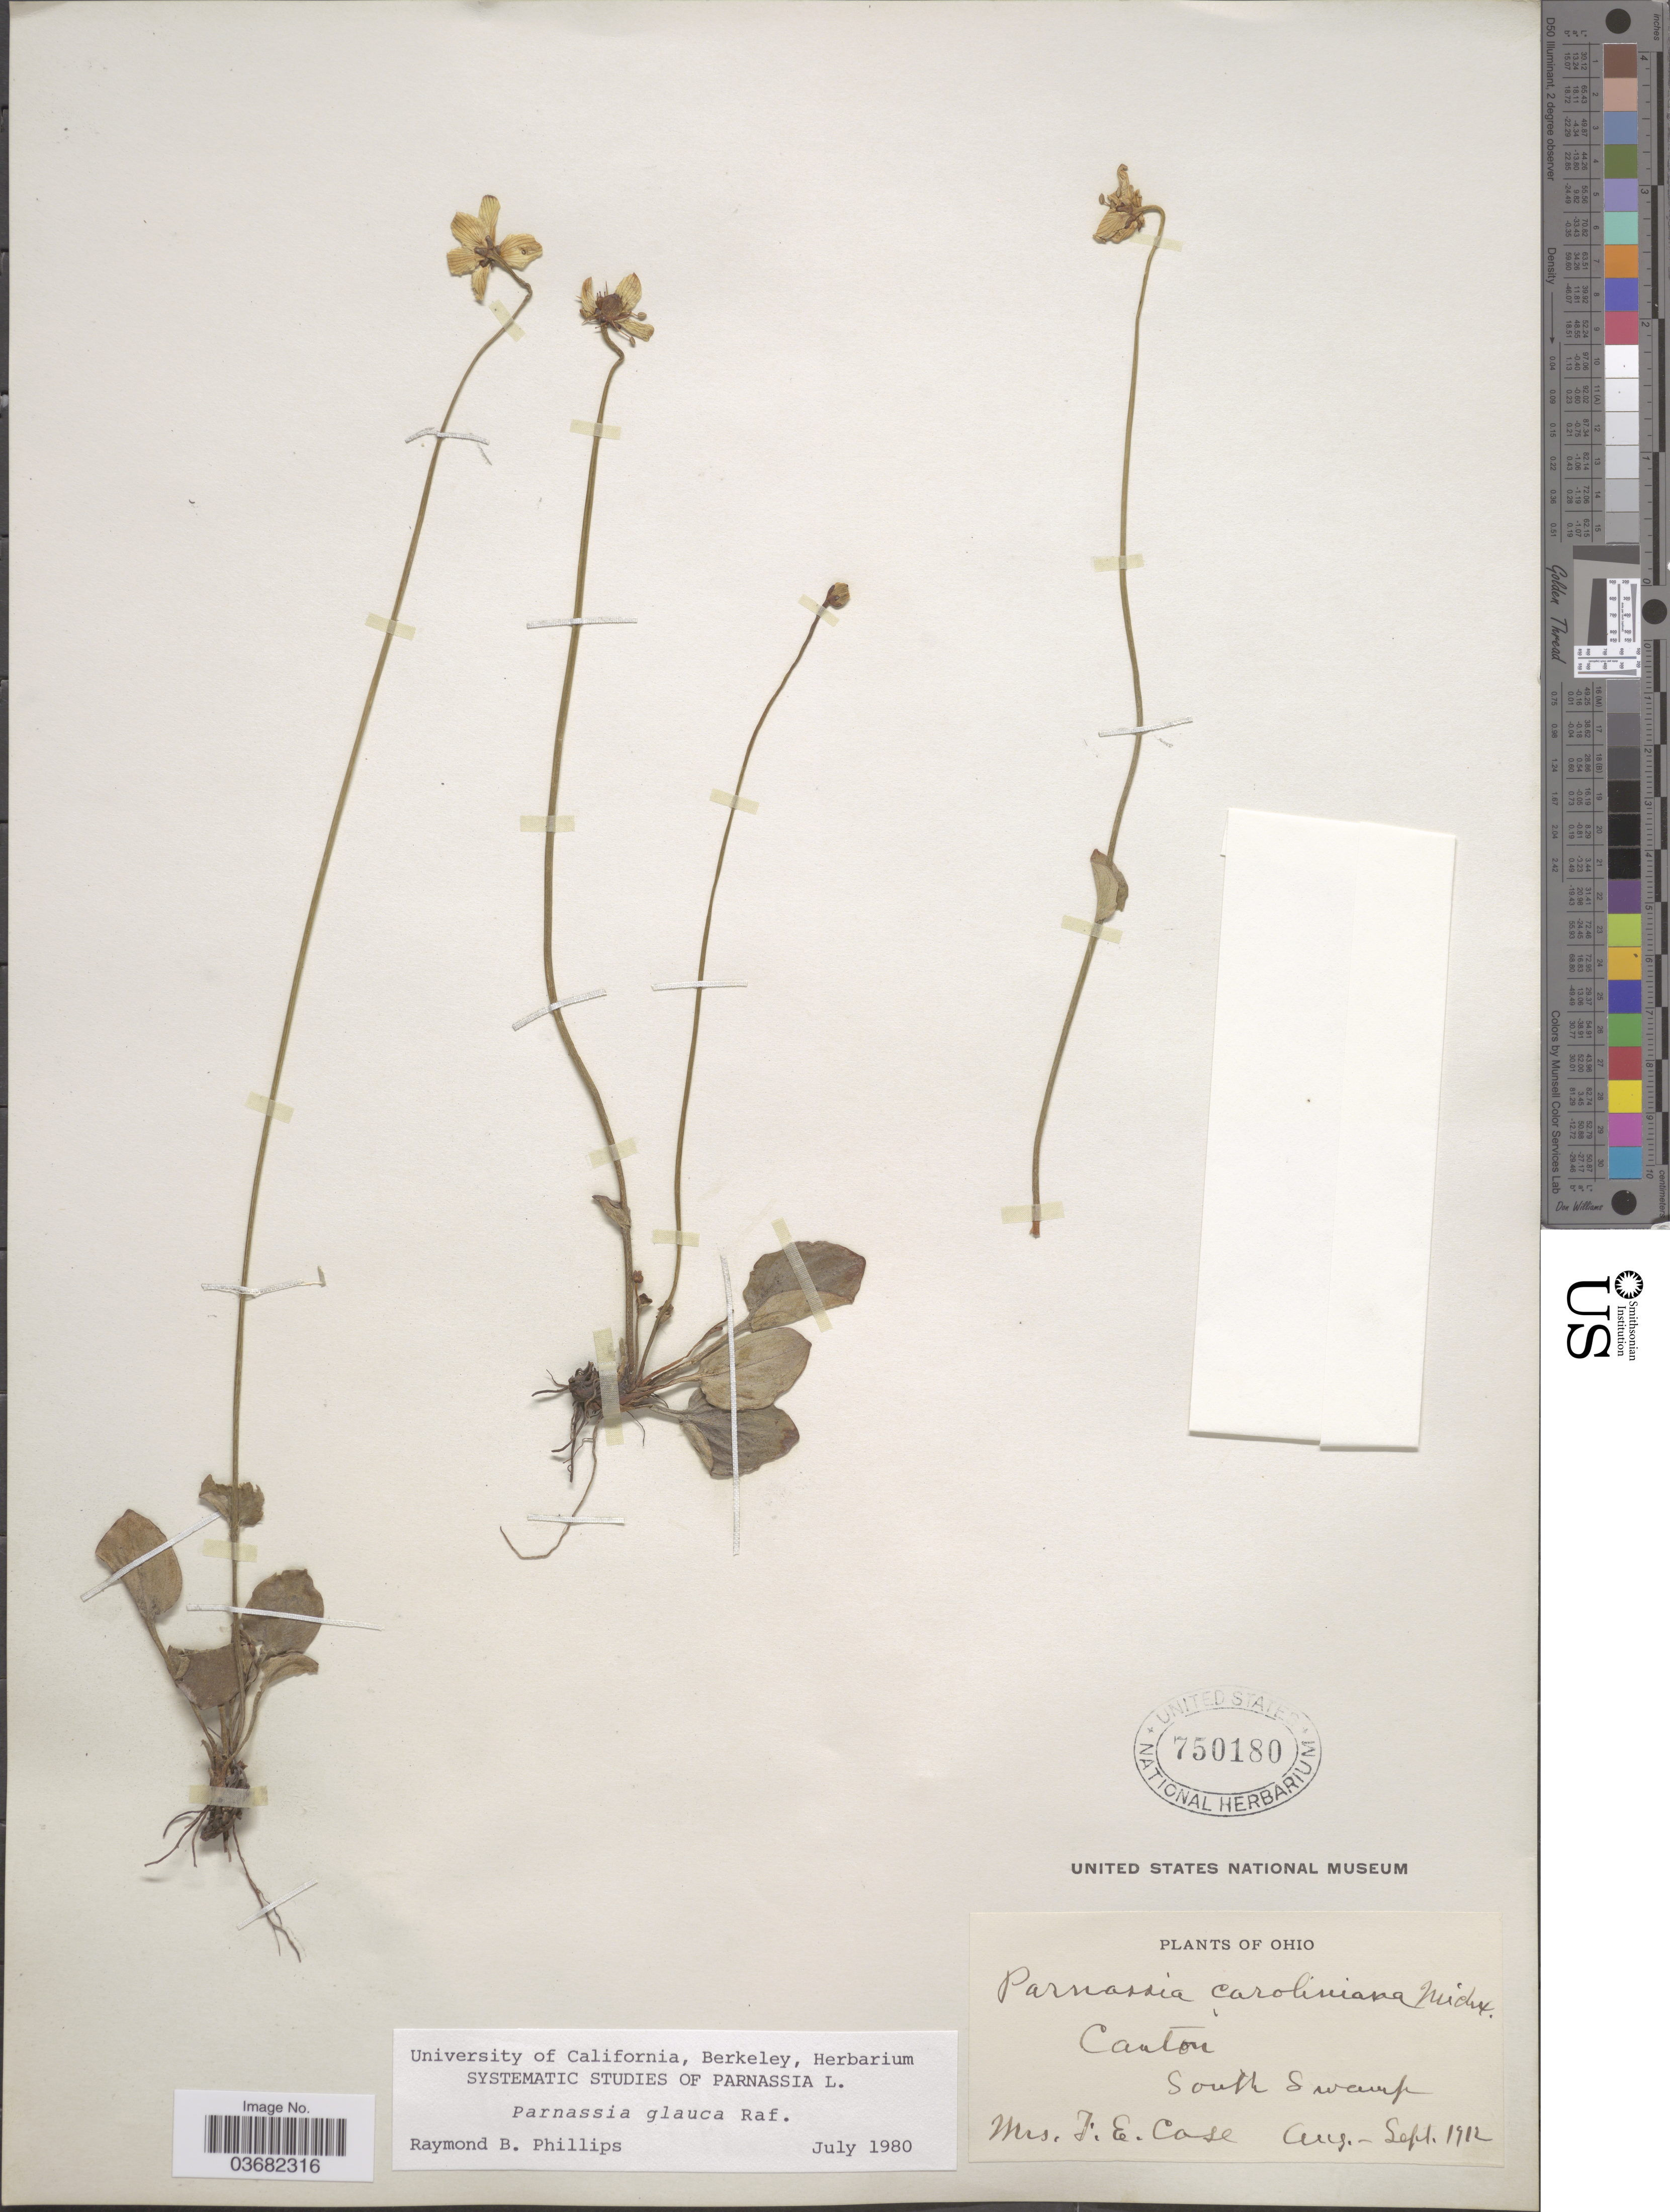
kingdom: Plantae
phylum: Tracheophyta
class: Magnoliopsida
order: Celastrales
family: Parnassiaceae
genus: Parnassia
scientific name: Parnassia glauca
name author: Raf.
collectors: J. Case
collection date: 1912-08/1912-09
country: United States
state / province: Ohio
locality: Canton. South Swamp.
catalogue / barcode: US 750180